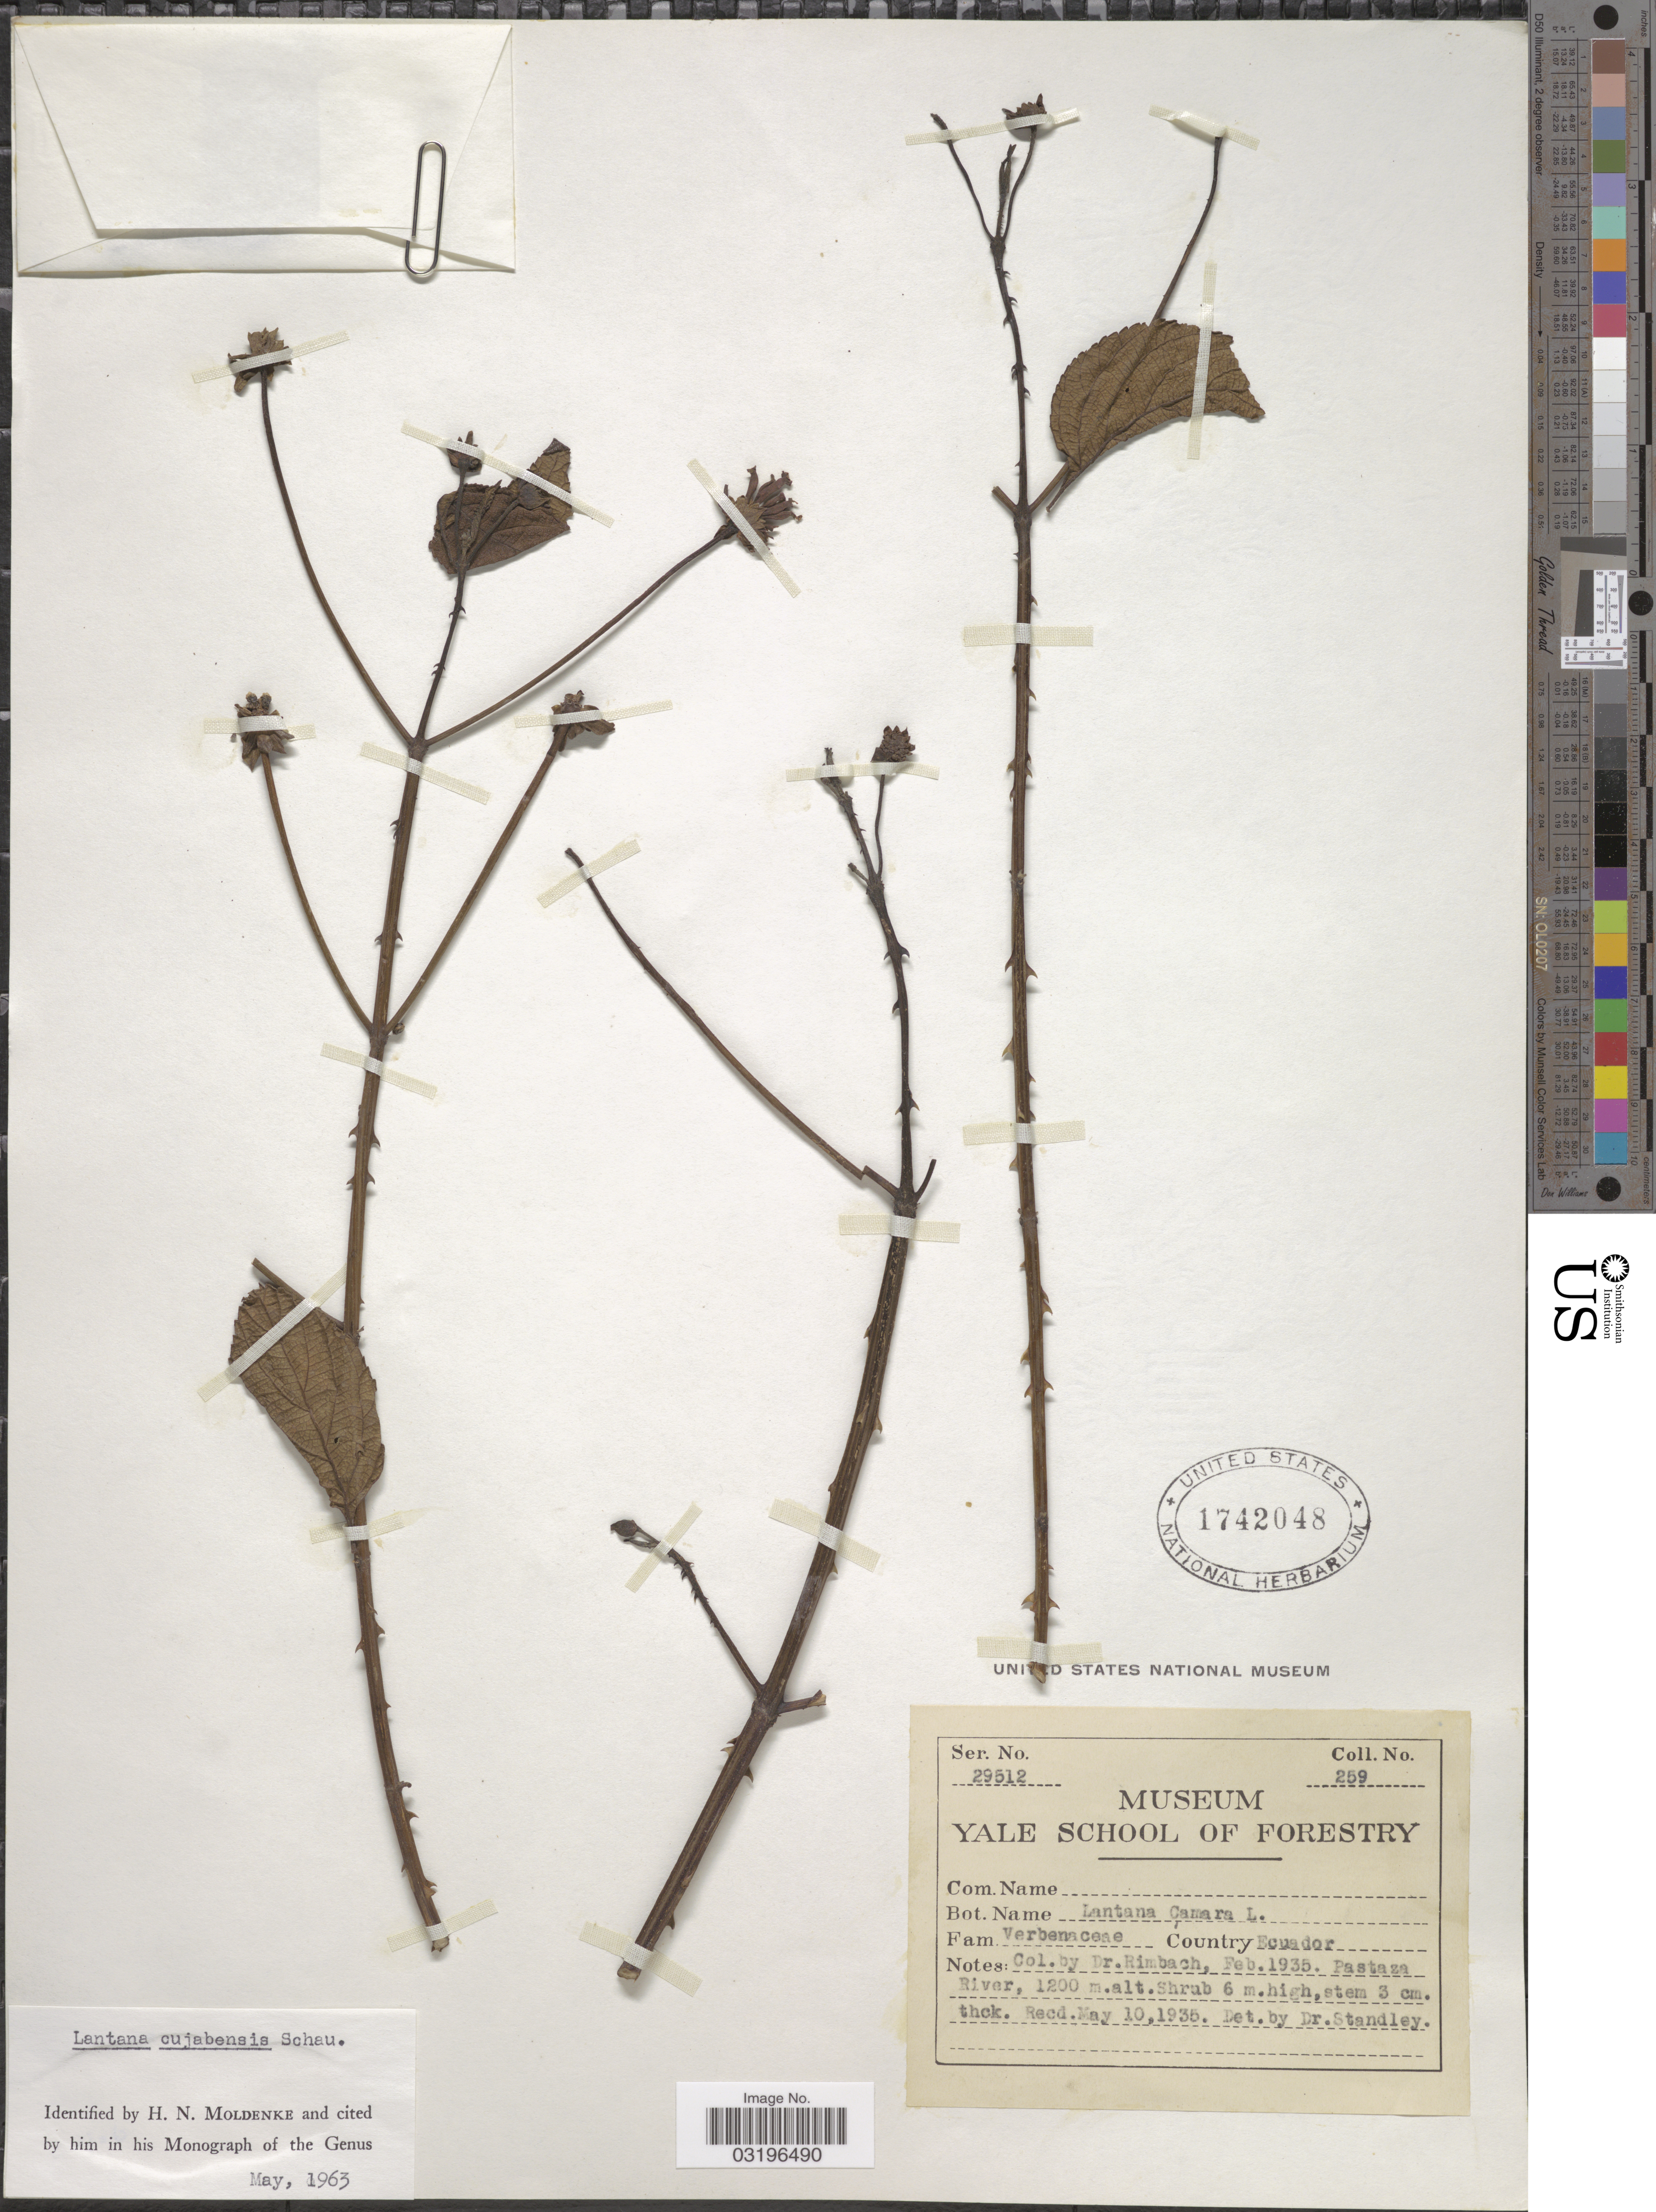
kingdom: Plantae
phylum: Tracheophyta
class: Magnoliopsida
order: Lamiales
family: Verbenaceae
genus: Lantana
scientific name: Lantana cujabensis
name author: Schau.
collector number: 259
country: Ecuador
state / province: Pastaza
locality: Pastaza River.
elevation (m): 1200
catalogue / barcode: US 1742048